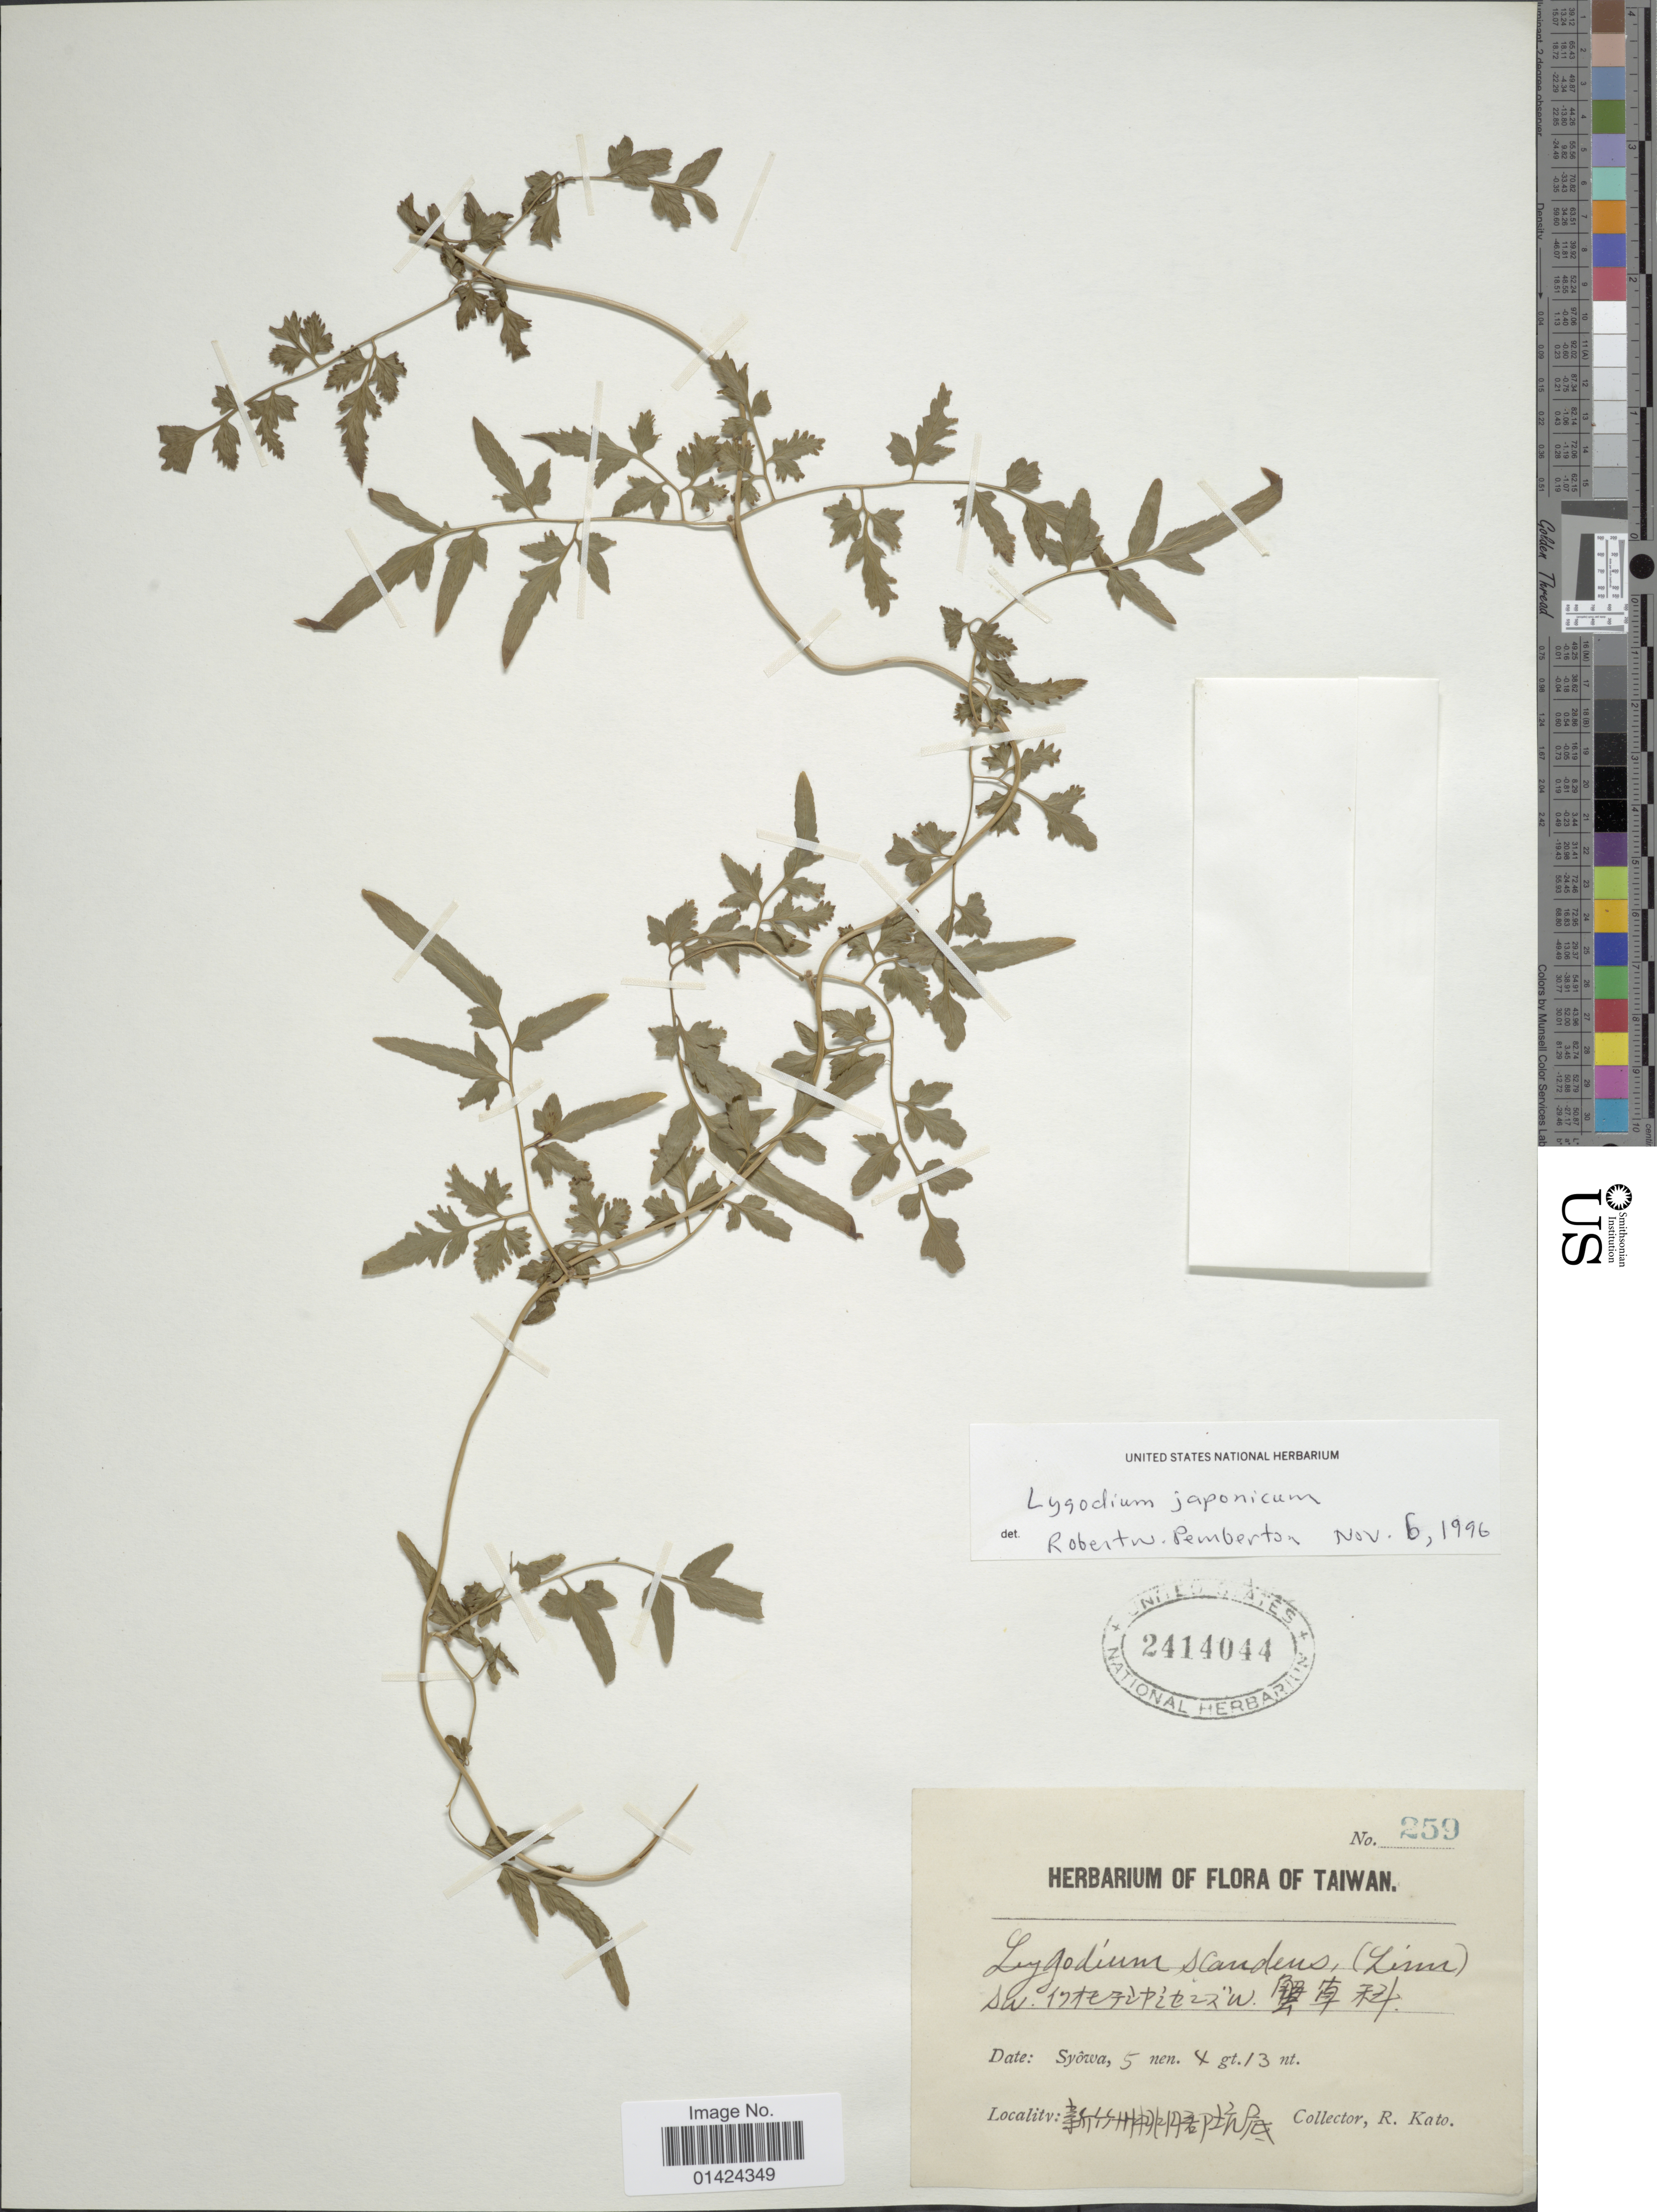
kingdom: Plantae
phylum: Tracheophyta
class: Polypodiopsida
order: Schizaeales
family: Lygodiaceae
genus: Lygodium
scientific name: Lygodium japonicum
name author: (Thunb.) Sw.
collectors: R. Kato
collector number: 259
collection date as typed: Syowa, 5 nen. 4gt. 13 nt. (Japanese Era date )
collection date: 1930-04-13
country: Taiwan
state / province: Taoyuan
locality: Hsinchu (Shinchiku chu- during Japanese era), now Taoyuan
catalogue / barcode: US 2414044